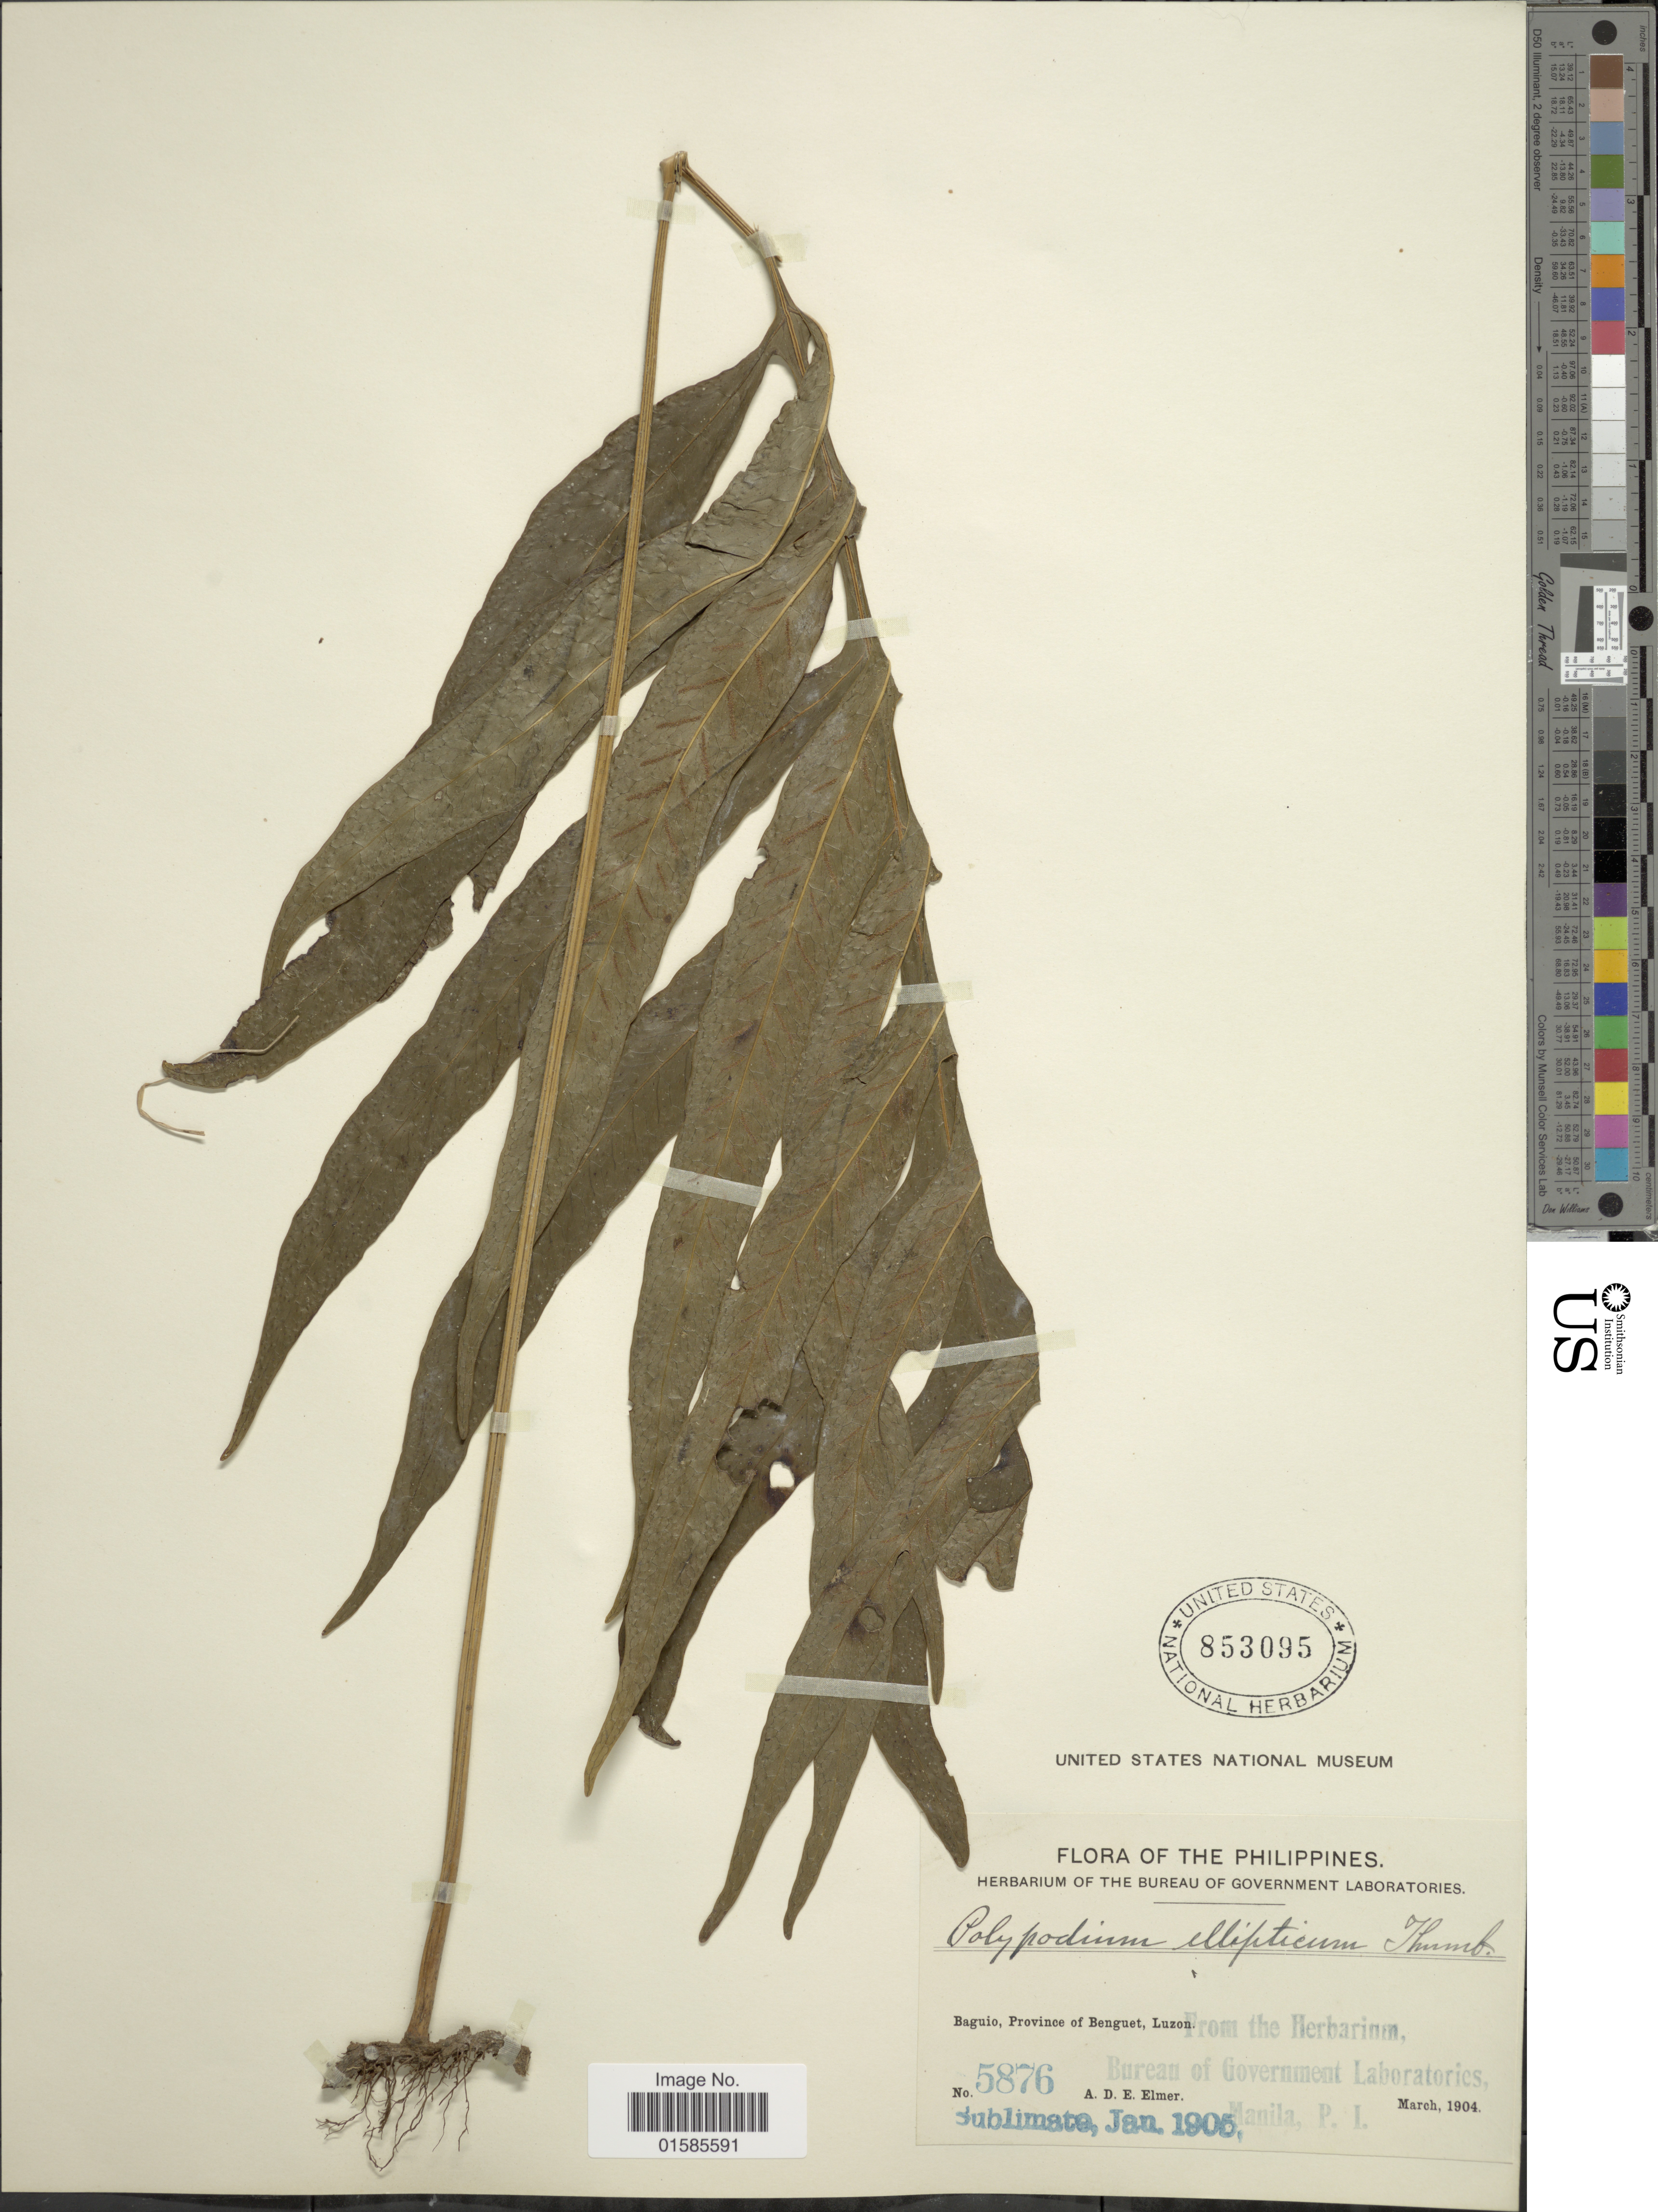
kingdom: Plantae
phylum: Tracheophyta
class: Polypodiopsida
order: Polypodiales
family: Polypodiaceae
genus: Leptochilus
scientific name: Leptochilus ellipticus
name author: (Thunb.) Noot.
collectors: A. D. E. Elmer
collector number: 5876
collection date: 1904-03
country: Philippines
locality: The Philippines, Baguio, Province of Benguet, Luzon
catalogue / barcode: US 853095